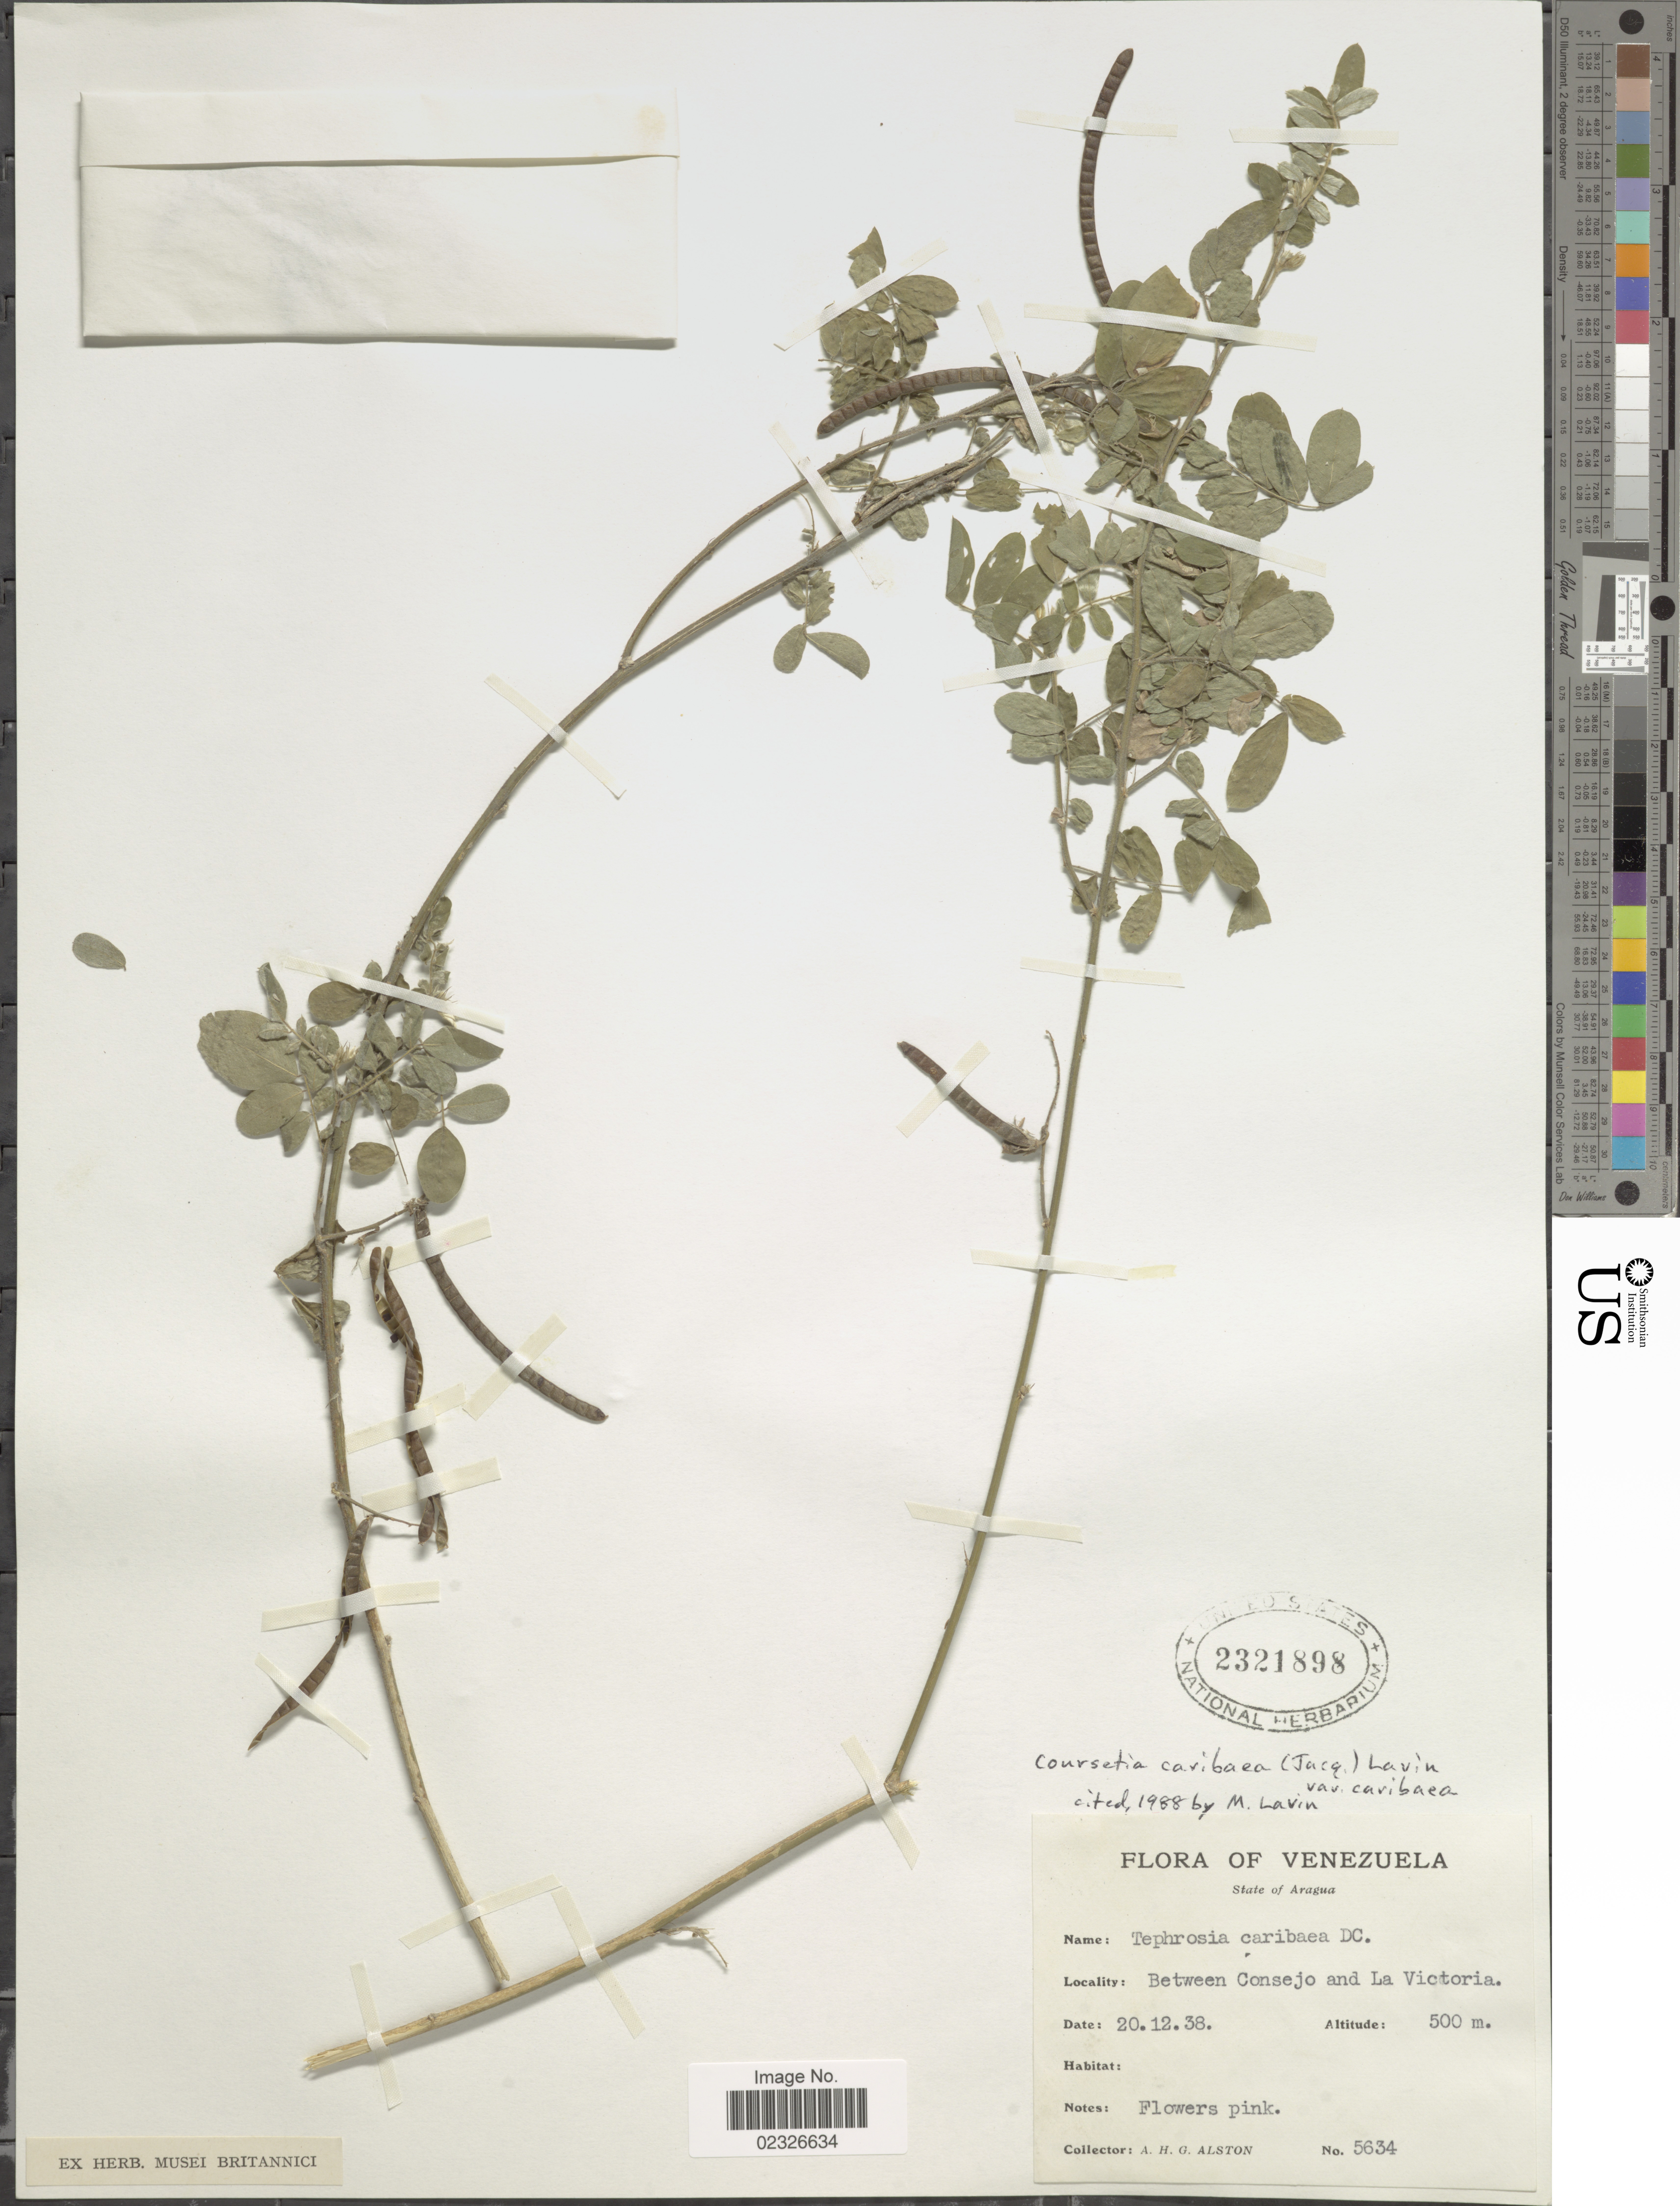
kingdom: Plantae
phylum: Tracheophyta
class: Magnoliopsida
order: Fabales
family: Fabaceae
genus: Coursetia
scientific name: Coursetia caribaea var. caribaea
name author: (Jacq.) Lavin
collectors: A. H. Alston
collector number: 5634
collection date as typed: Transcribed d/m/y: 20/12/38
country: Venezuela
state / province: Aragua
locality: Between Consejo and La Victoria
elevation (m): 500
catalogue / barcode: US 2321898